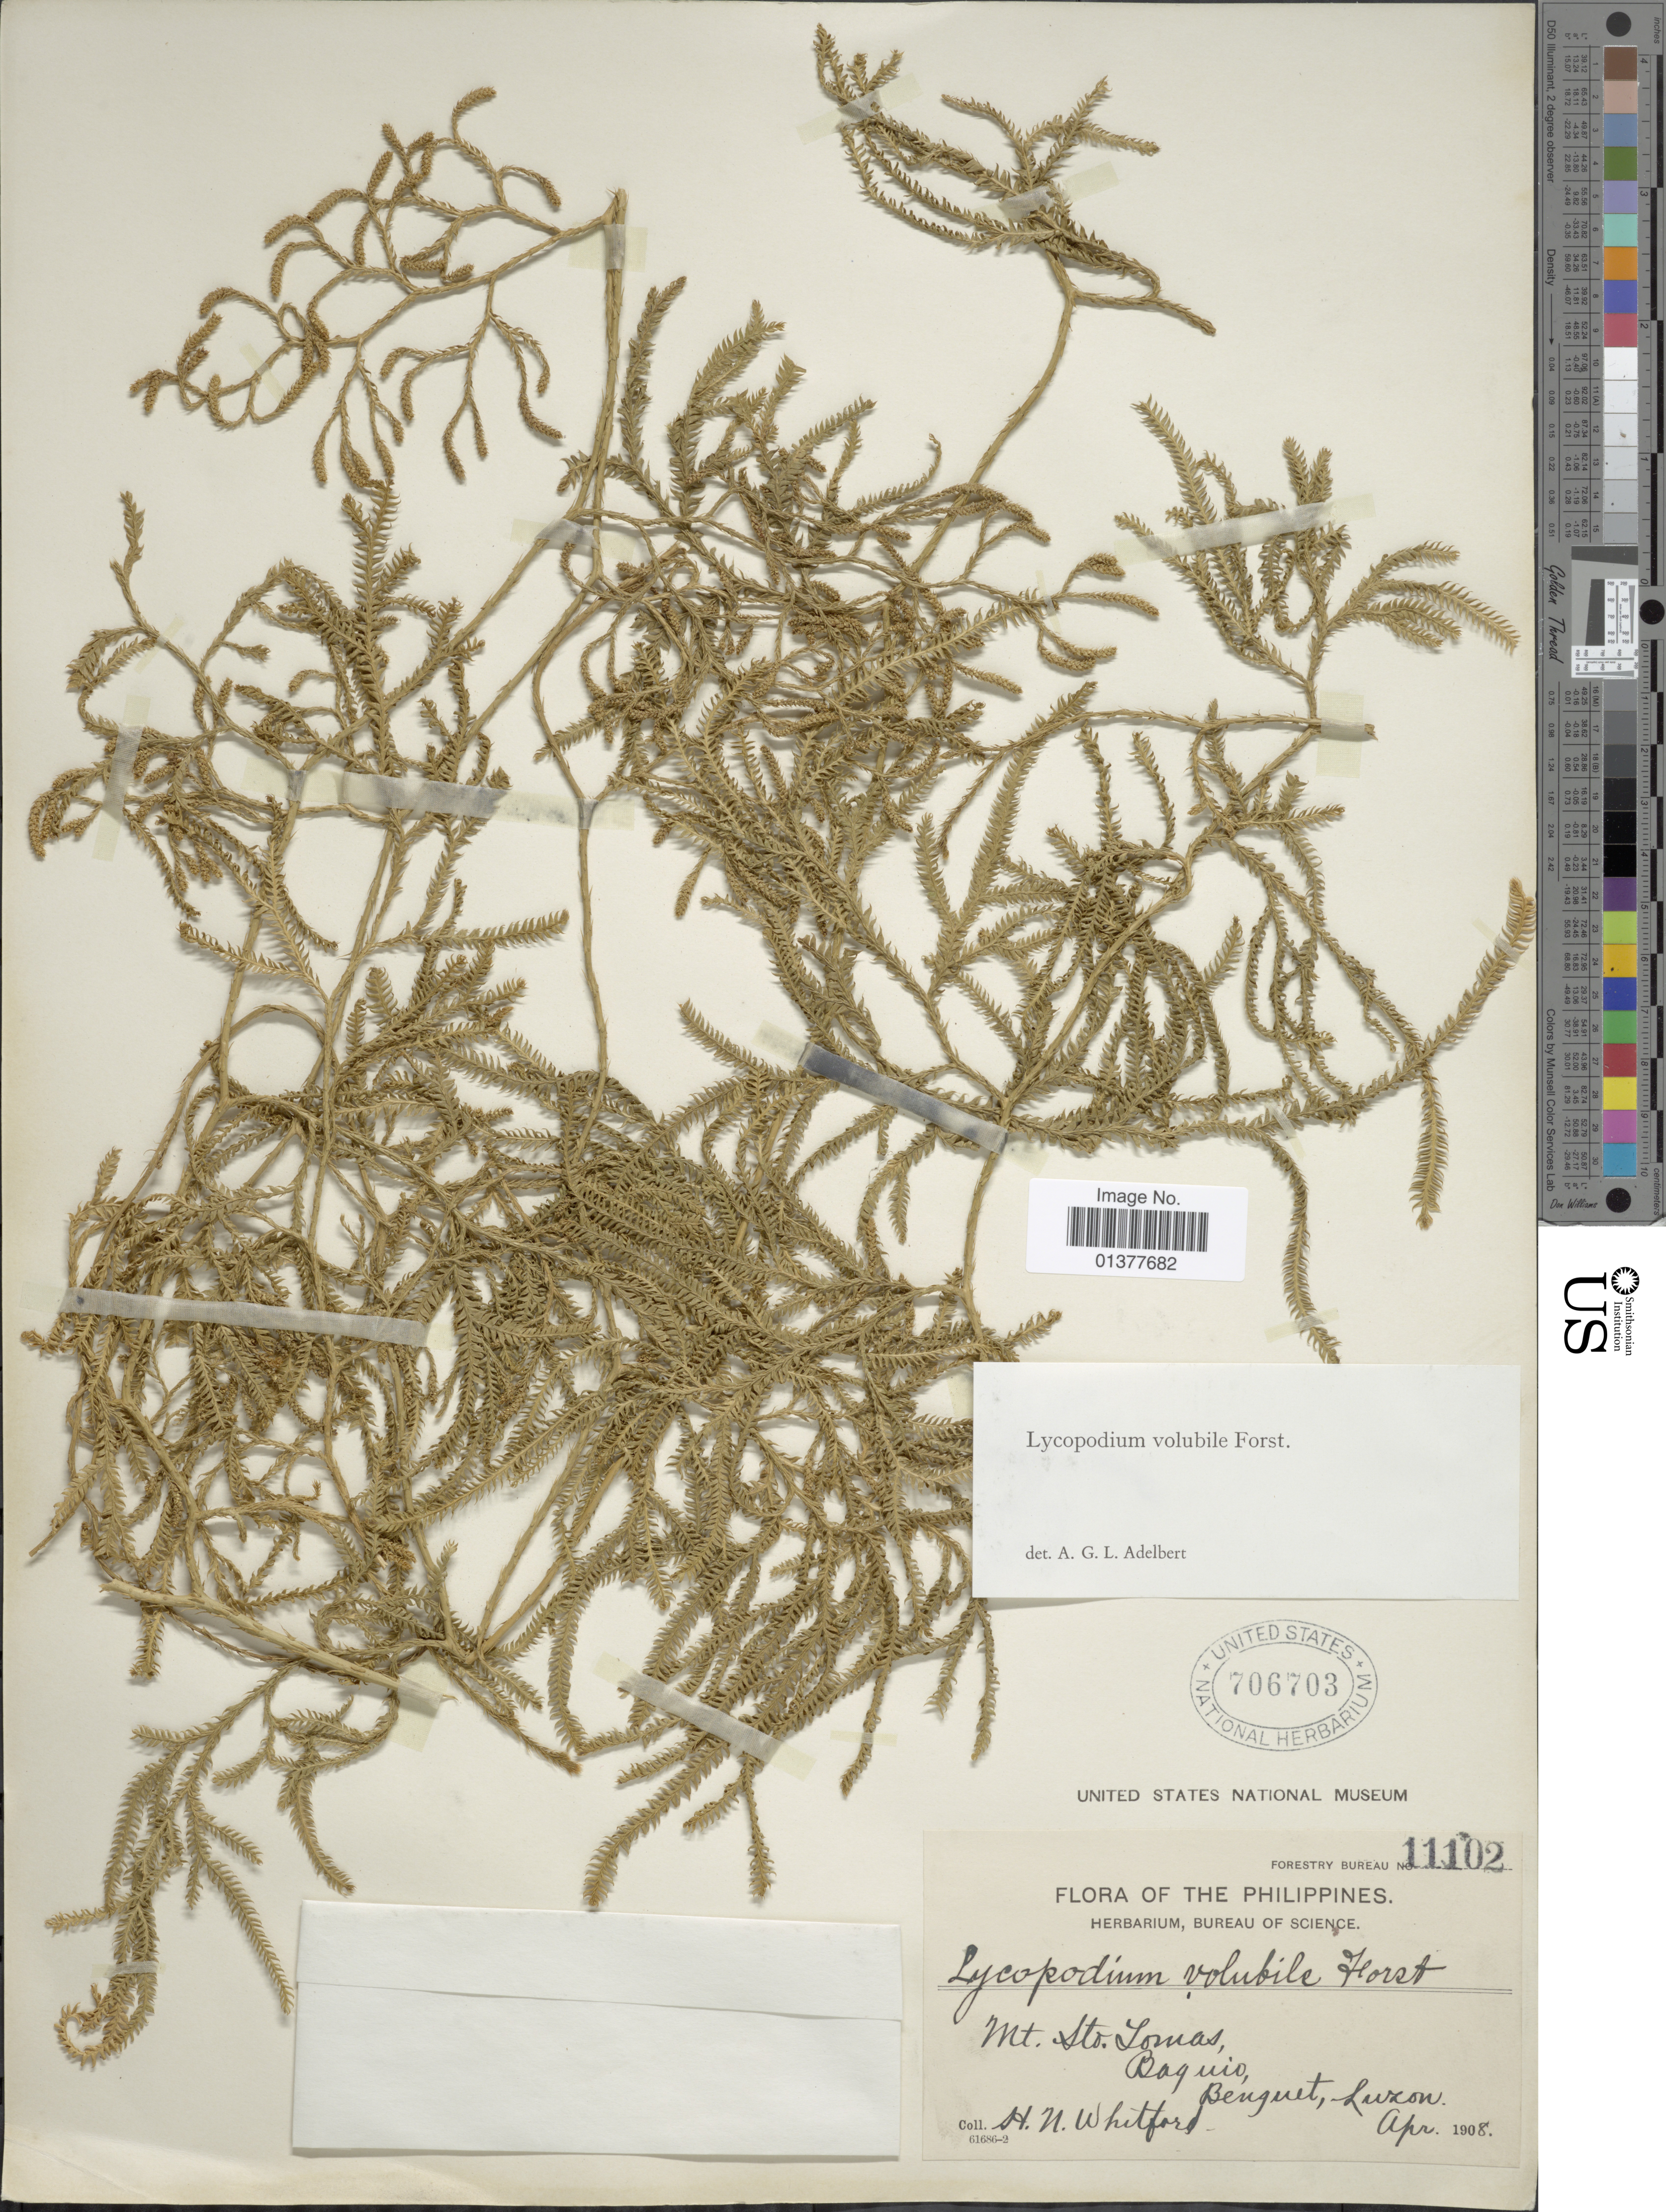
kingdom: Plantae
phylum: Tracheophyta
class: Lycopodiopsida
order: Lycopodiales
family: Lycopodiaceae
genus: Pseudodiphasium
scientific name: Pseudodiphasium volubile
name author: (G. Forst.) Holub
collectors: H. N. Whitford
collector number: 11102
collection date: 1908-04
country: Philippines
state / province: Central Luzon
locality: Mt. Sto. Tomas, Baguio, Benguet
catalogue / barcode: US 706703